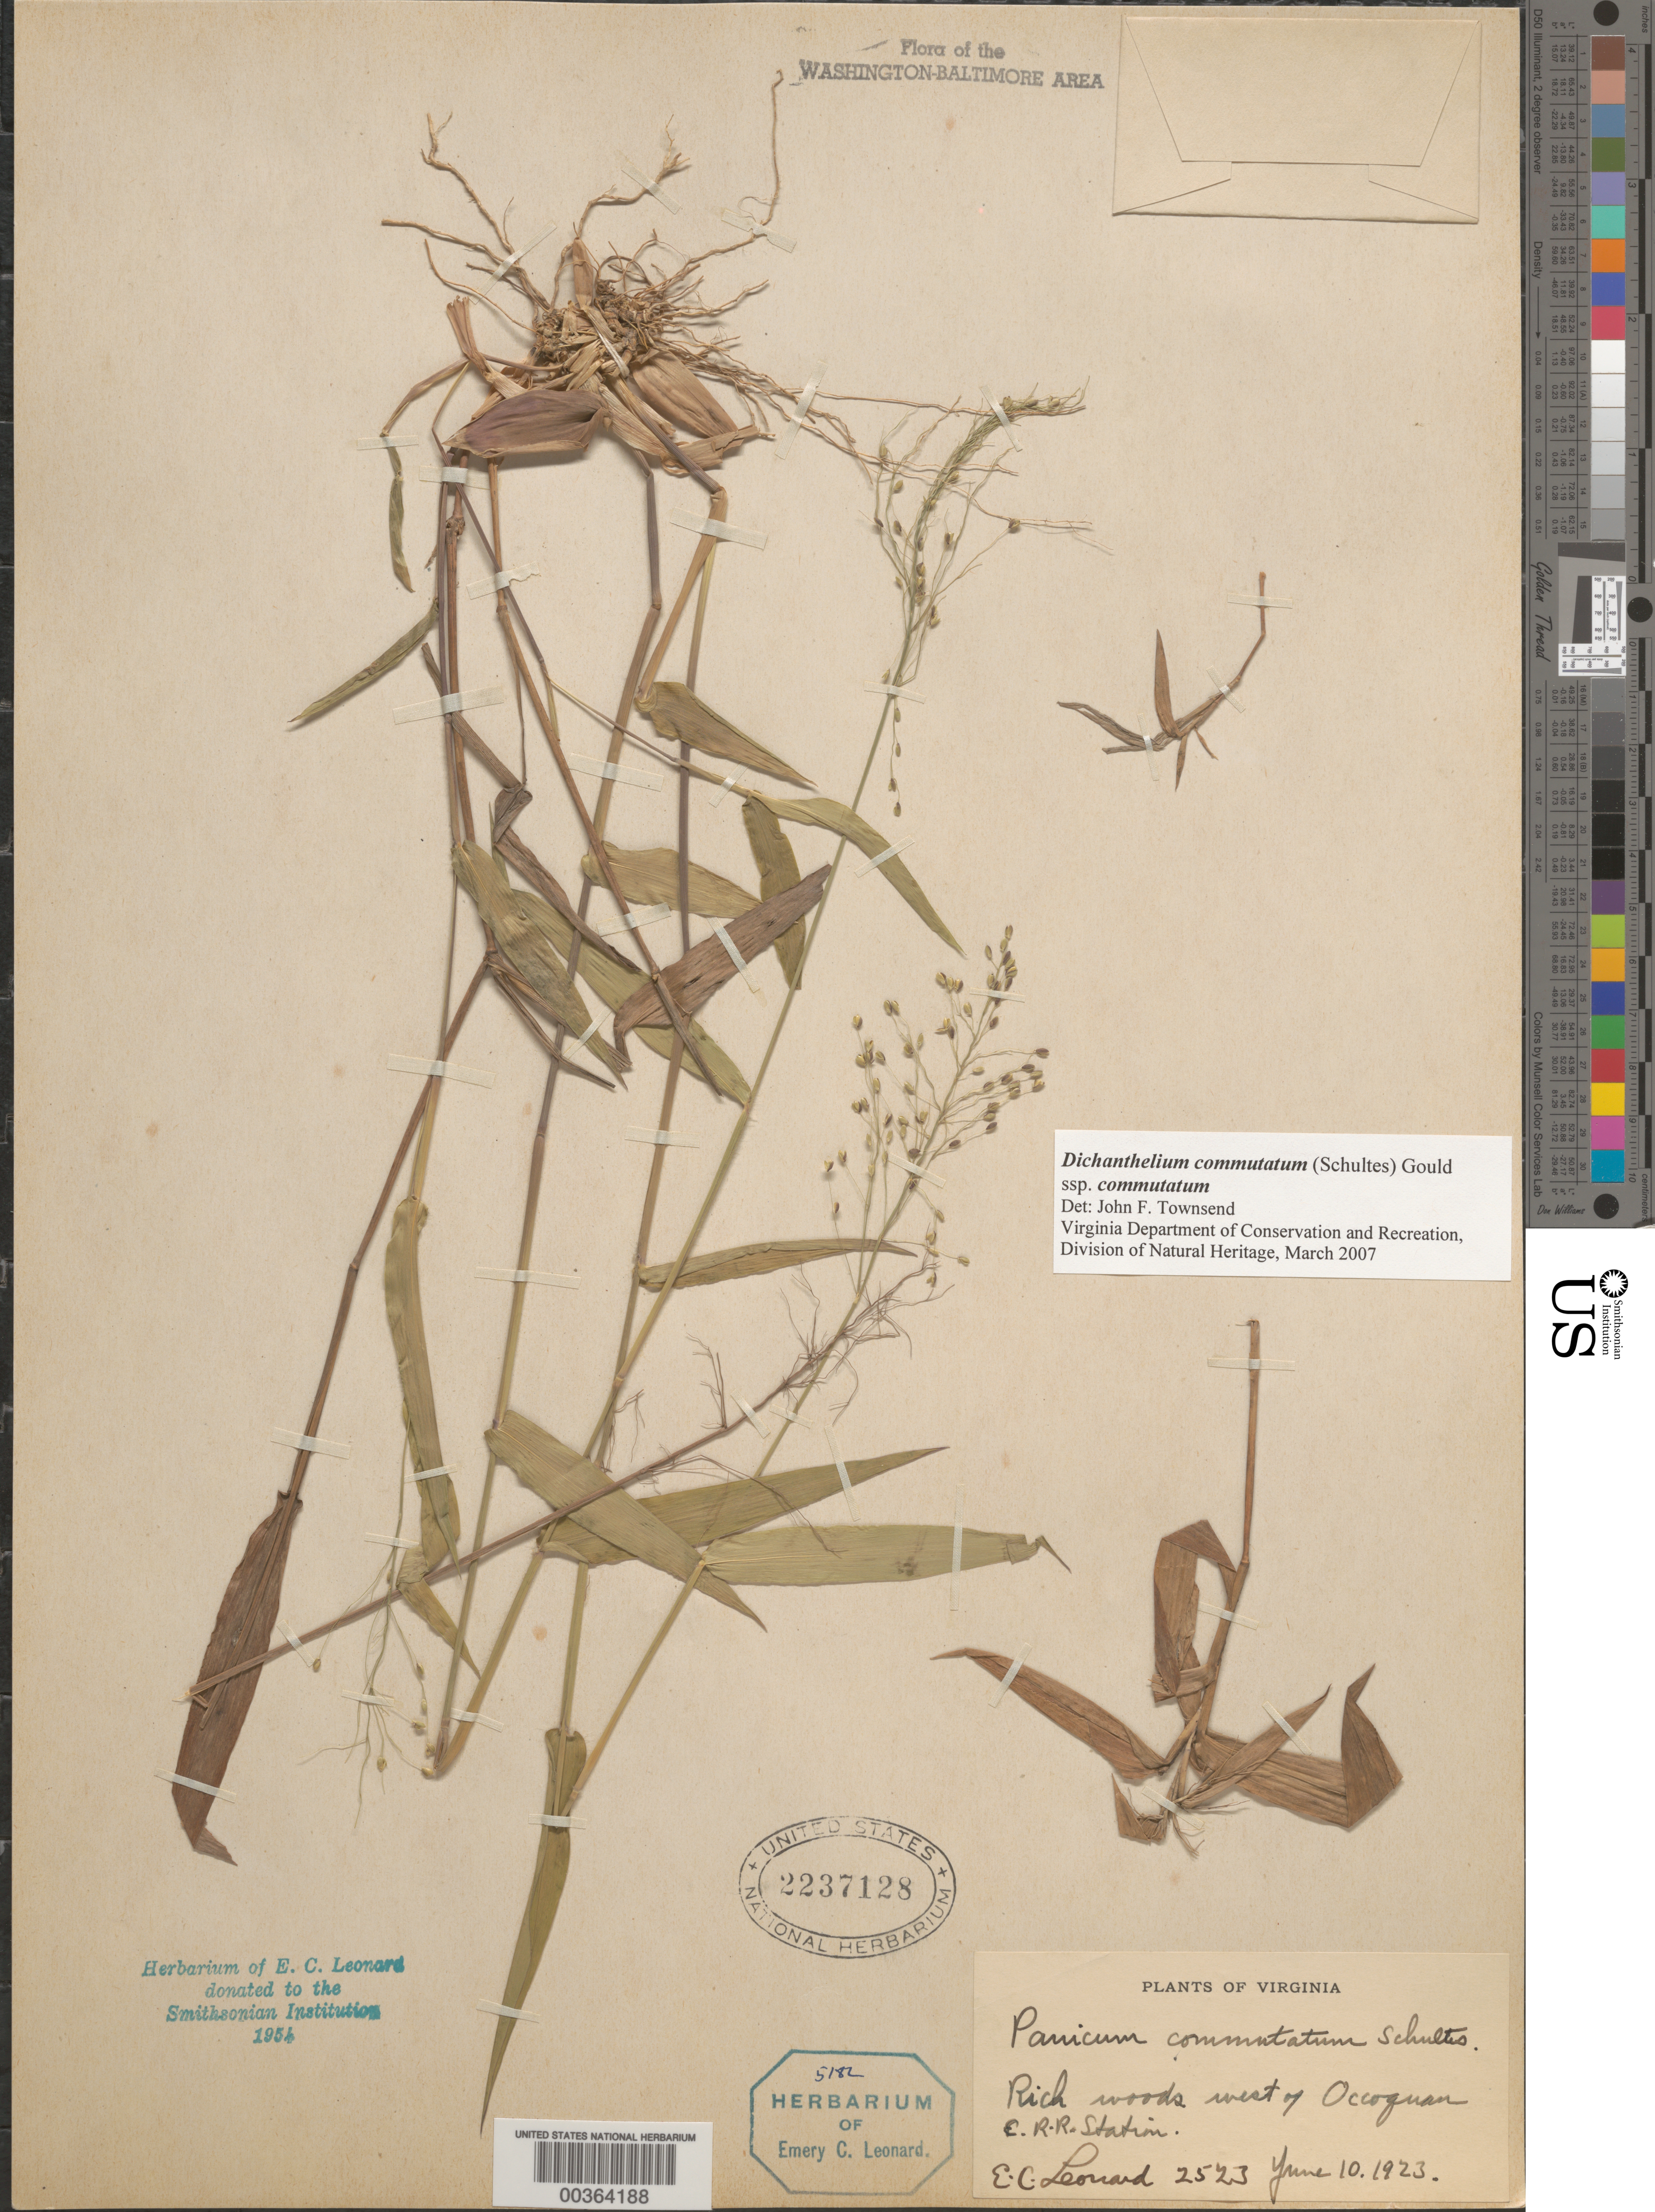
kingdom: Plantae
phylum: Tracheophyta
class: Liliopsida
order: Poales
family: Poaceae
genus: Dichanthelium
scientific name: Dichanthelium commutatum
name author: (Schult.) Gould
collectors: E. C. Leonard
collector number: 2523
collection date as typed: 10 Jun 1923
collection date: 1923-06-10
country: United States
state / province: Virginia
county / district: Prince William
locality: W of Occoquan, E of RR Station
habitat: Rich woods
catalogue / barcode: US 2237128